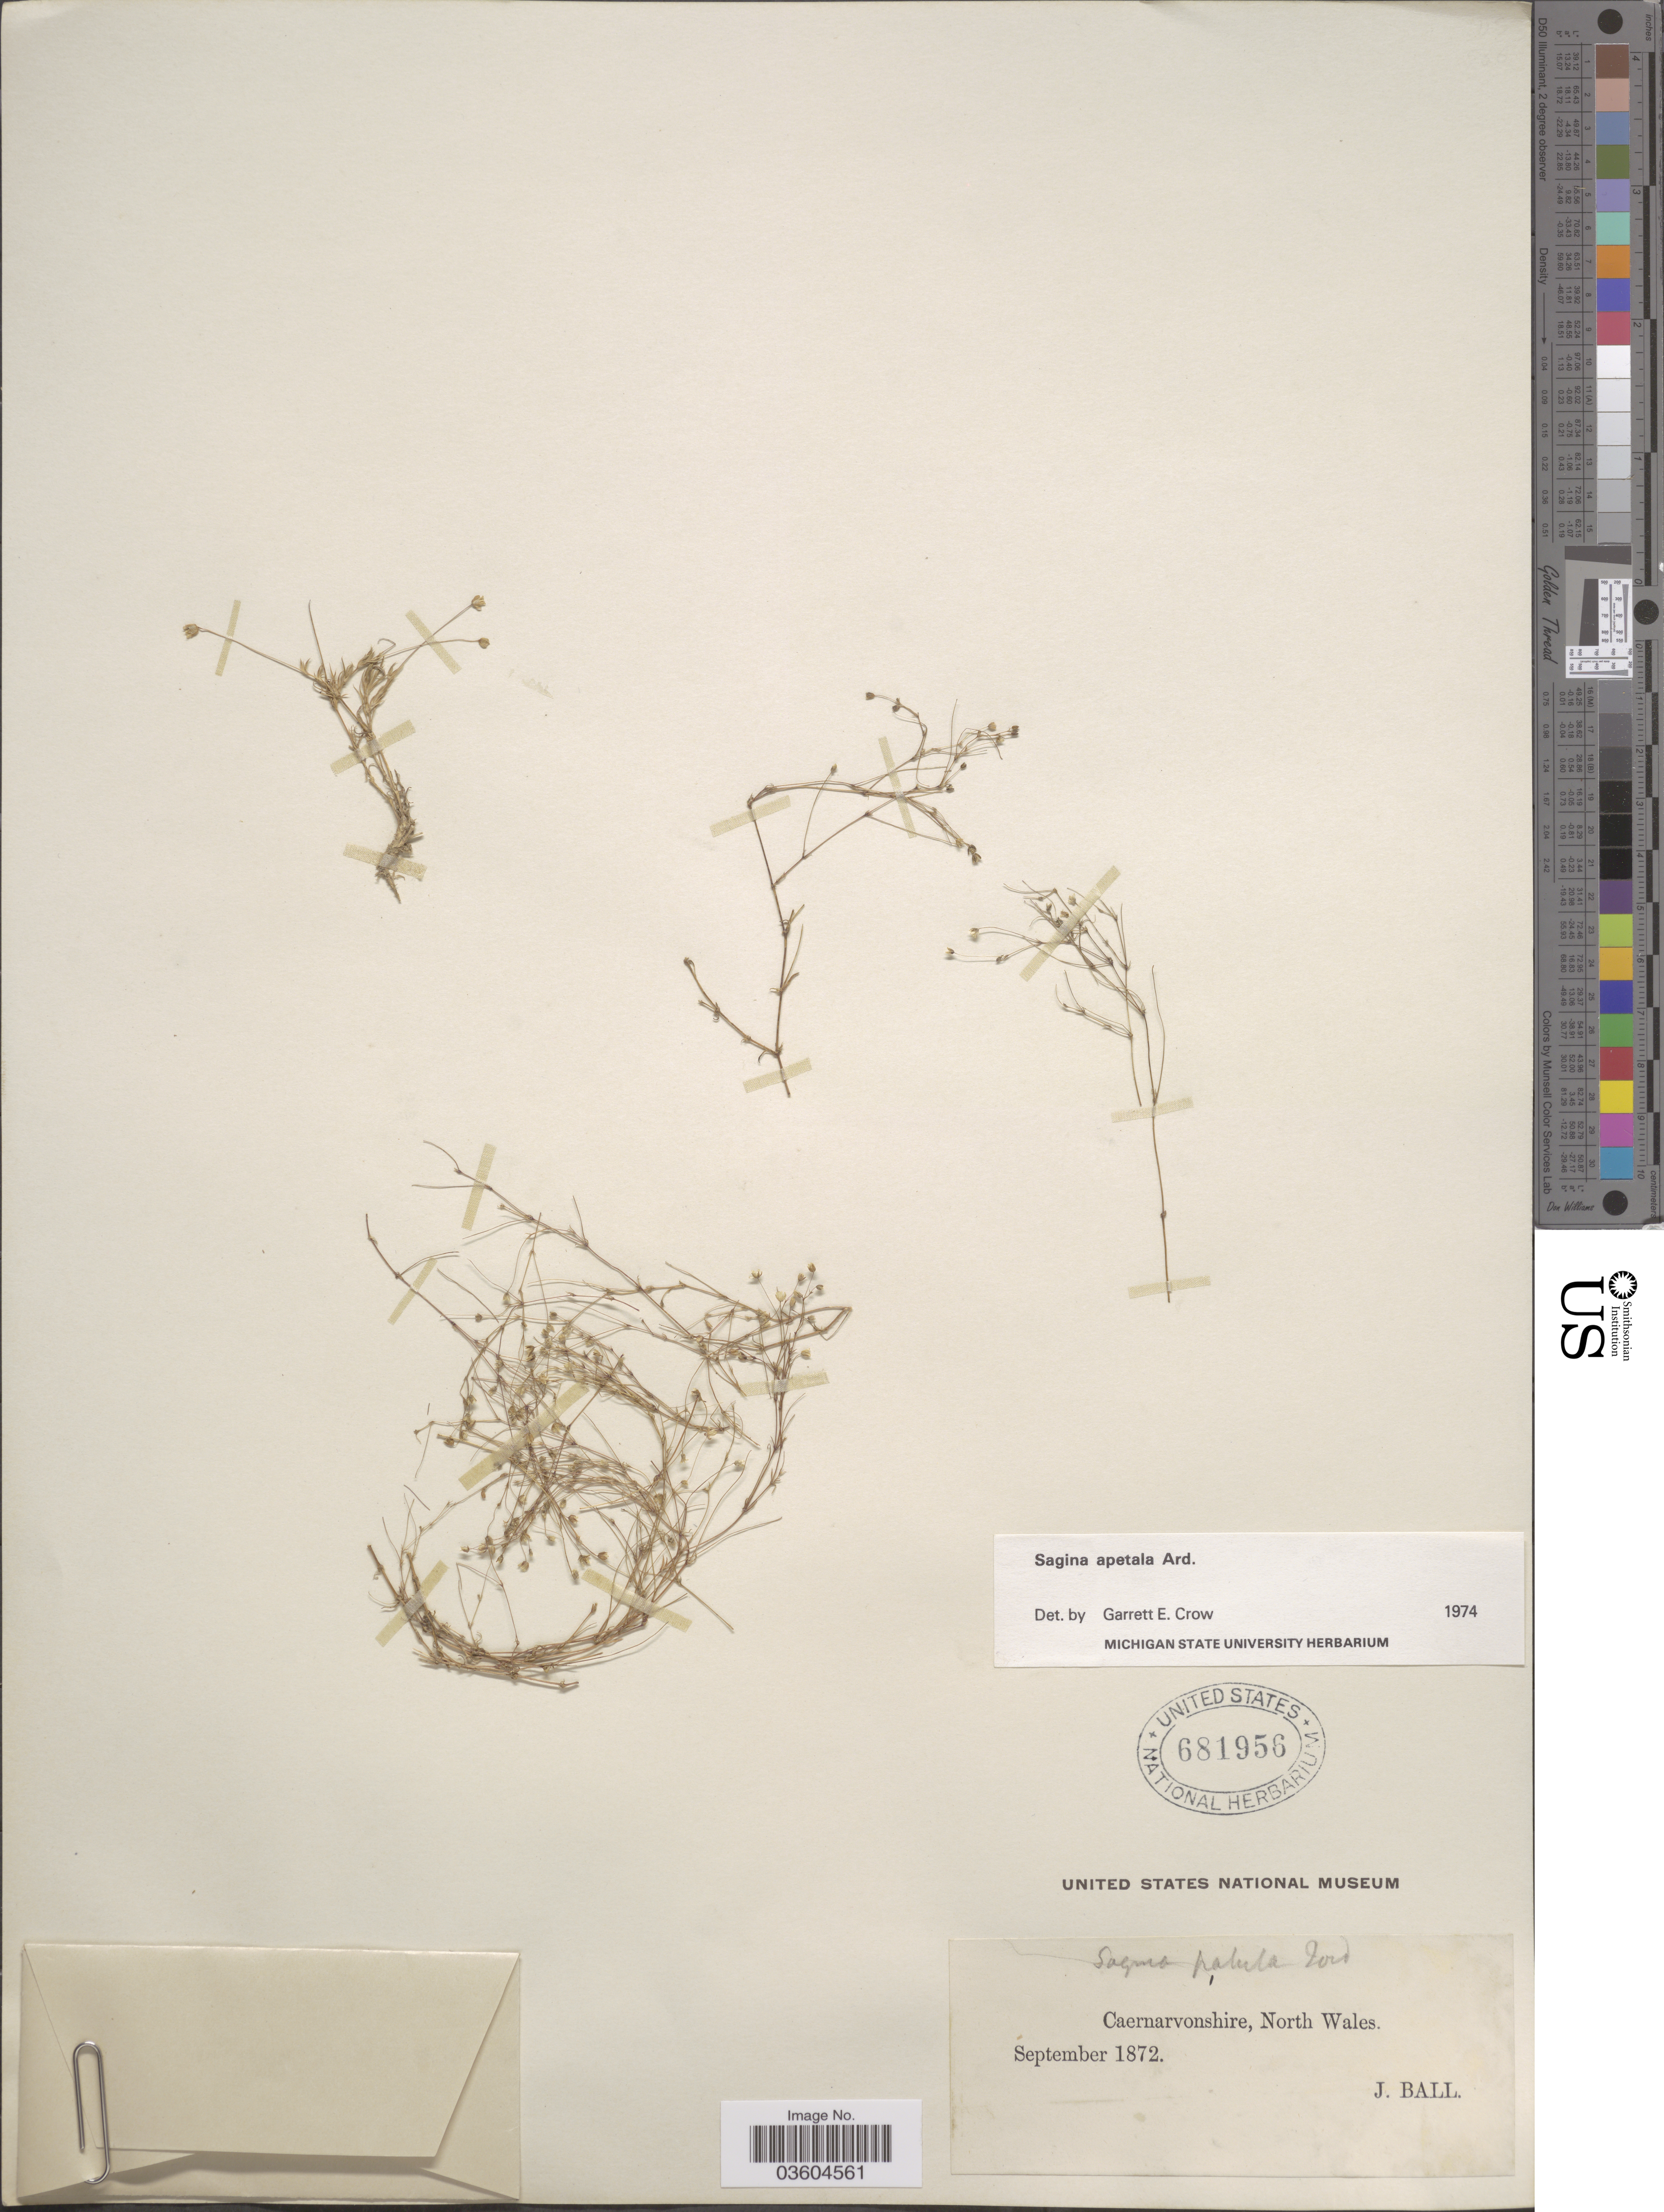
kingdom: Plantae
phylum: Tracheophyta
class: Magnoliopsida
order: Caryophyllales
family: Caryophyllaceae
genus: Sagina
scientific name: Sagina apetala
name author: Ard.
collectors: J. Ball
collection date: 1872-09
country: United Kingdom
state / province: Wales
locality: Caernarvonshire, North Wales.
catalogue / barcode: US 681956